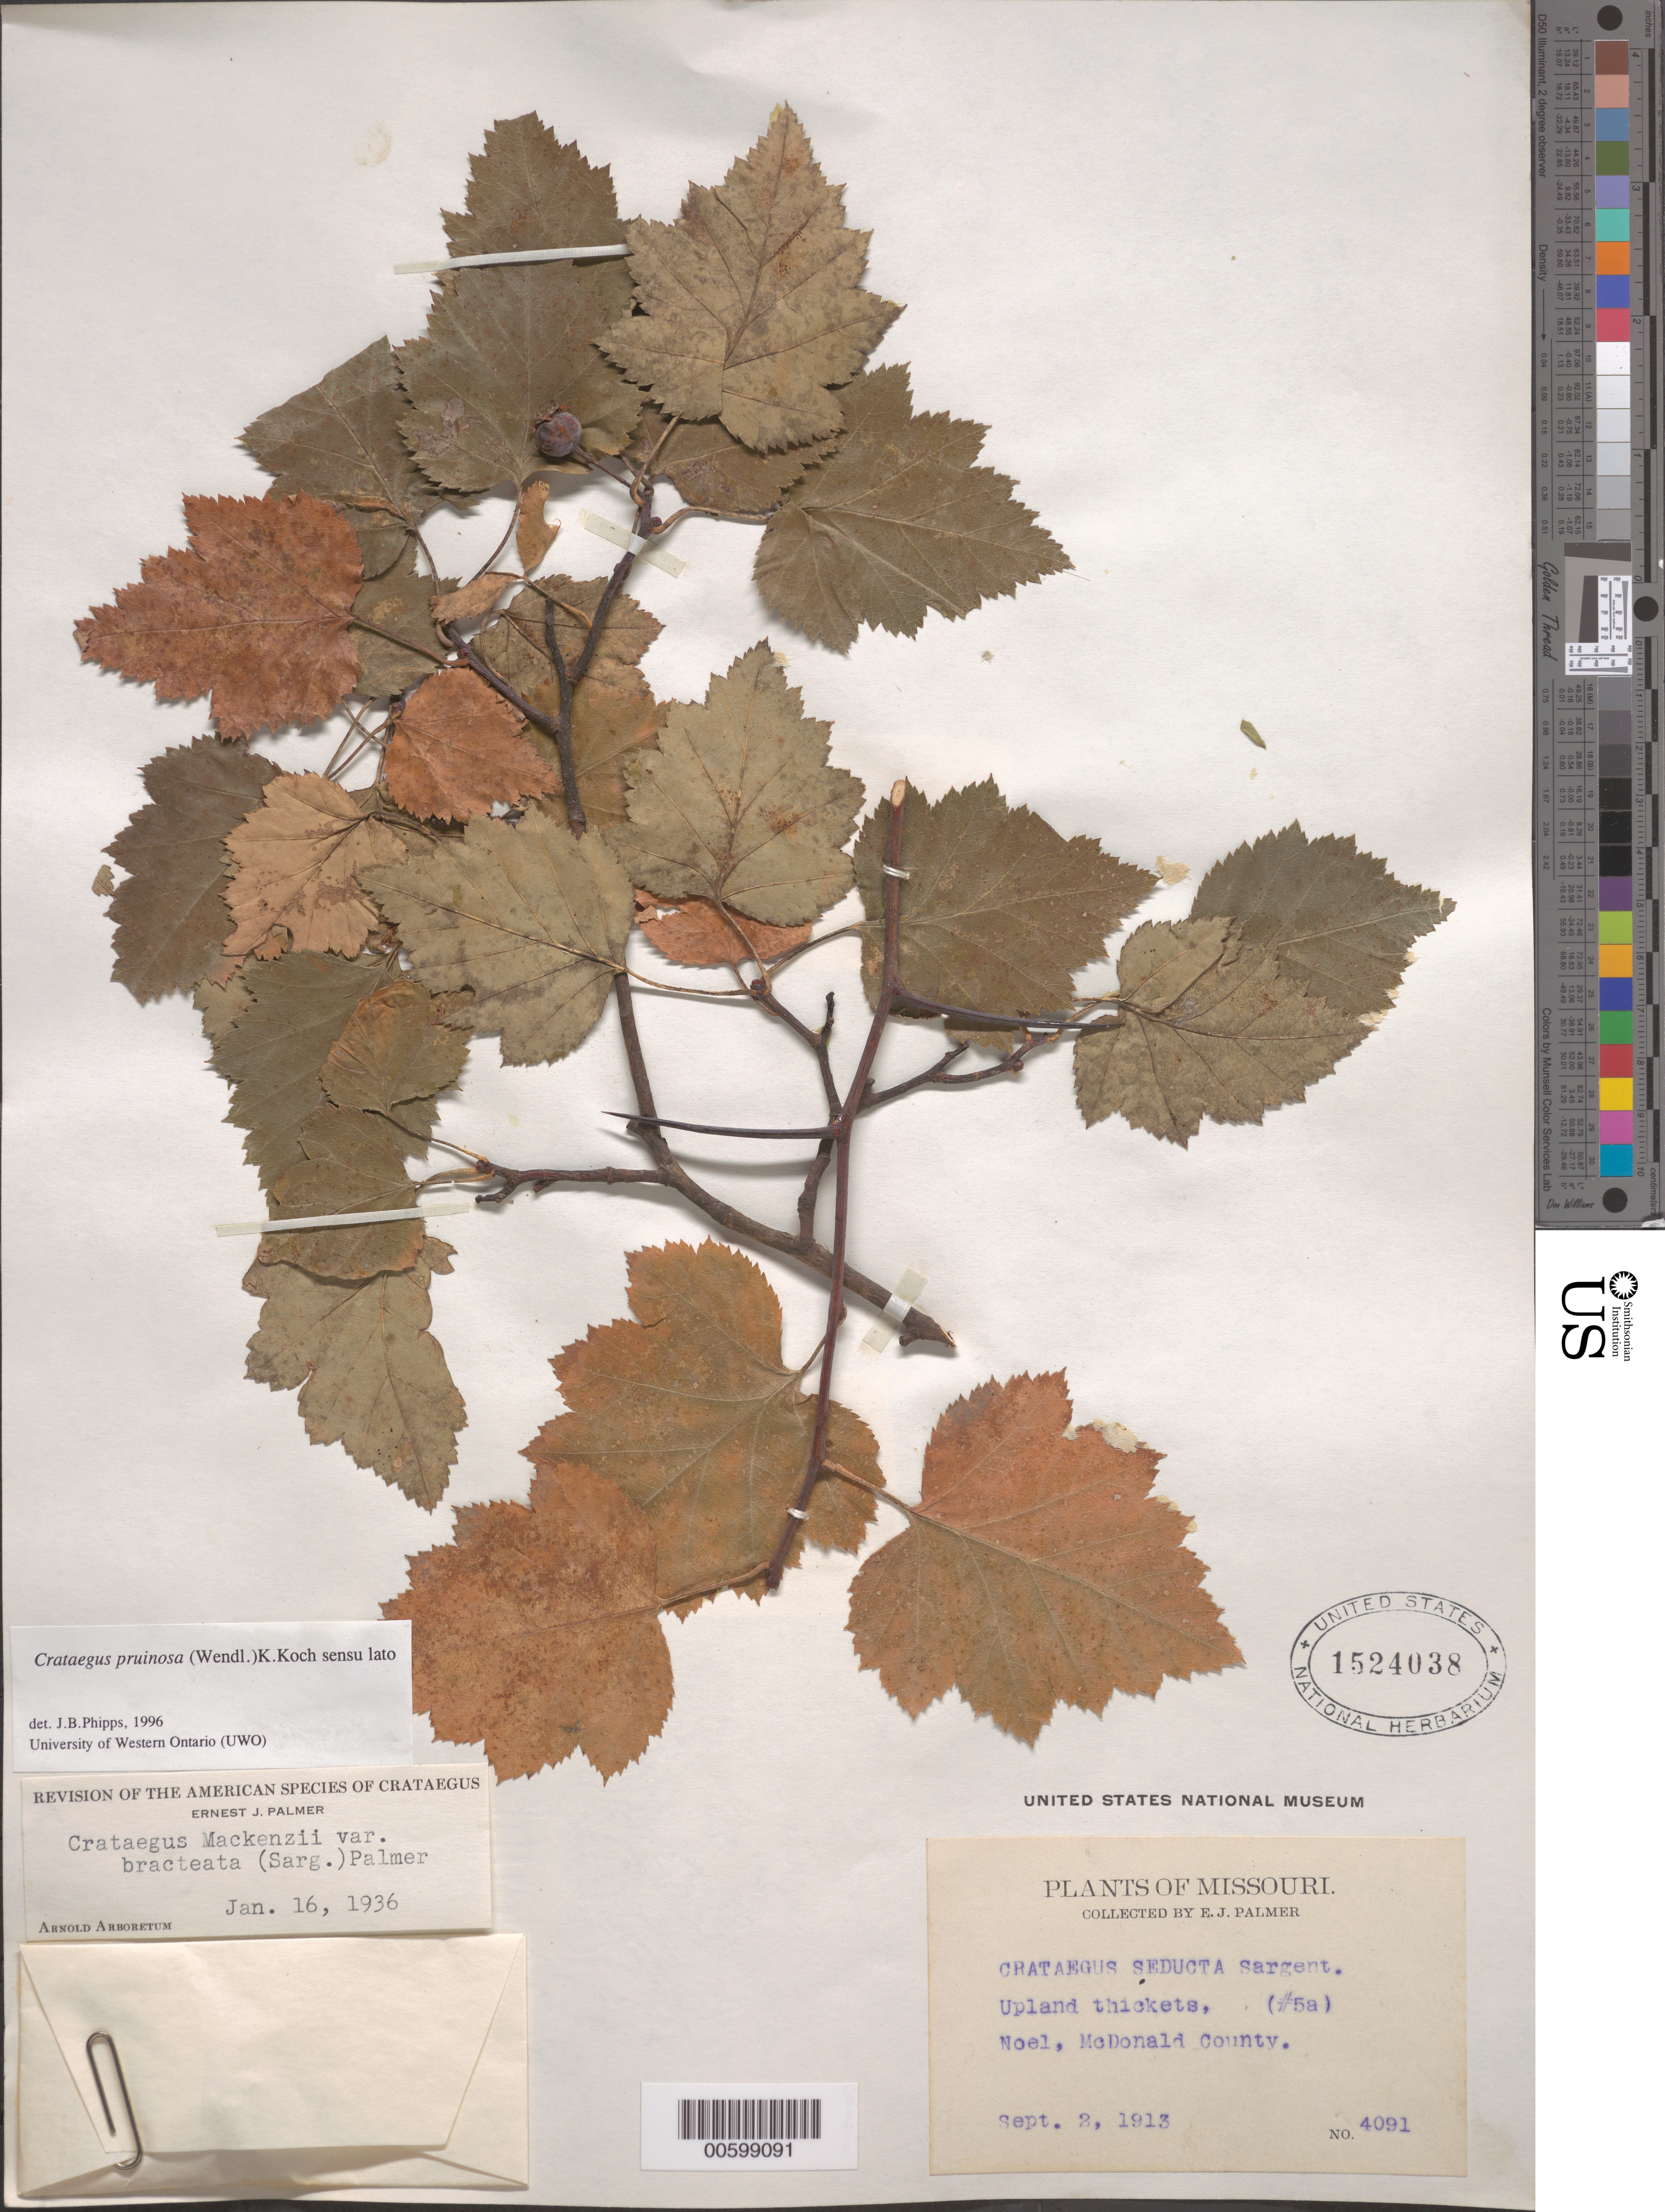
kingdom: Plantae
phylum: Tracheophyta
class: Magnoliopsida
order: Rosales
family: Rosaceae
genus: Crataegus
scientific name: Crataegus pruinosa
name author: (H.L. Wendl.) K. Koch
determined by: Phipps, James B., (UWO), University of Western Ontario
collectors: E. J. Palmer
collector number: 4091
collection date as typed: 02 Sep 1913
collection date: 1913-09-02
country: United States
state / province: Missouri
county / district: McDonald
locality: Noel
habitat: Upland thickets (#5a)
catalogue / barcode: US 1524038